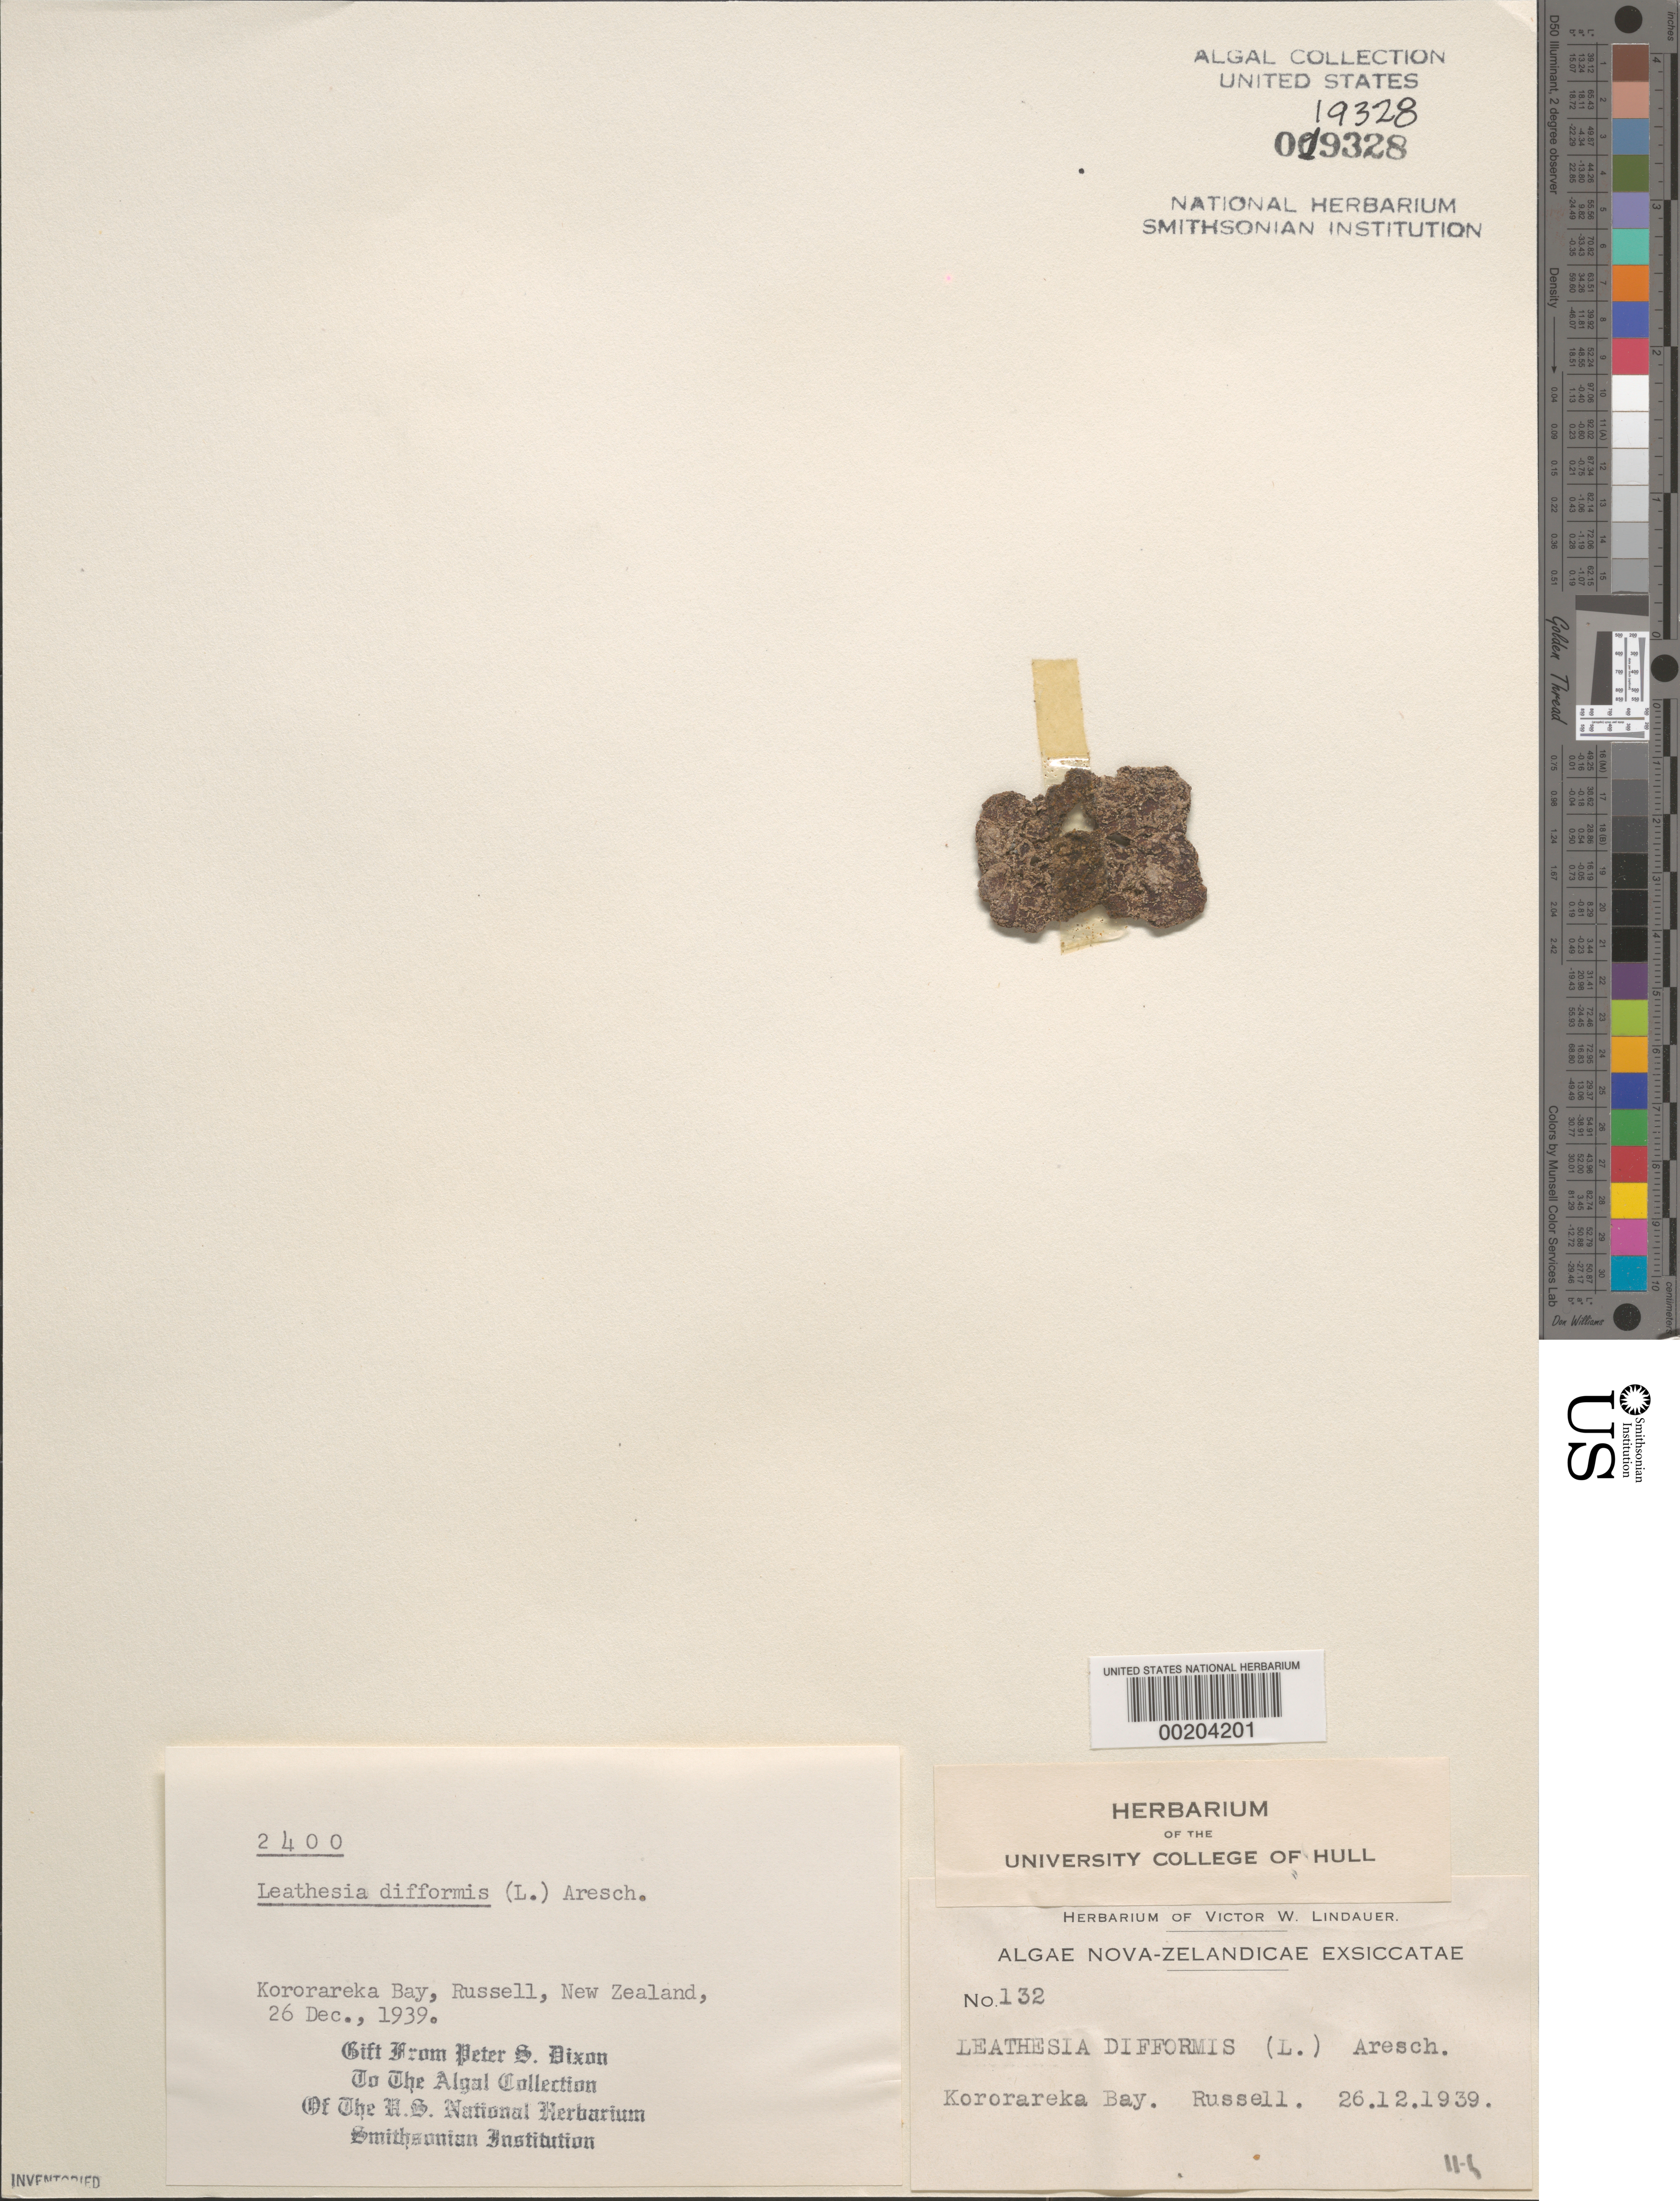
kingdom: Chromista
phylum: Ochrophyta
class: Phaeophyceae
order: Ectocarpales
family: Chordariaceae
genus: Leathesia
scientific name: Leathesia difformis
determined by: Dixon, P. S.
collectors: V. Lindauer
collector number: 132 & PSD 2400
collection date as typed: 26 Dec 1939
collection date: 1939-12-26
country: New Zealand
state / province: Northland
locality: Russell, kororareka bay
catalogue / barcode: US 19328